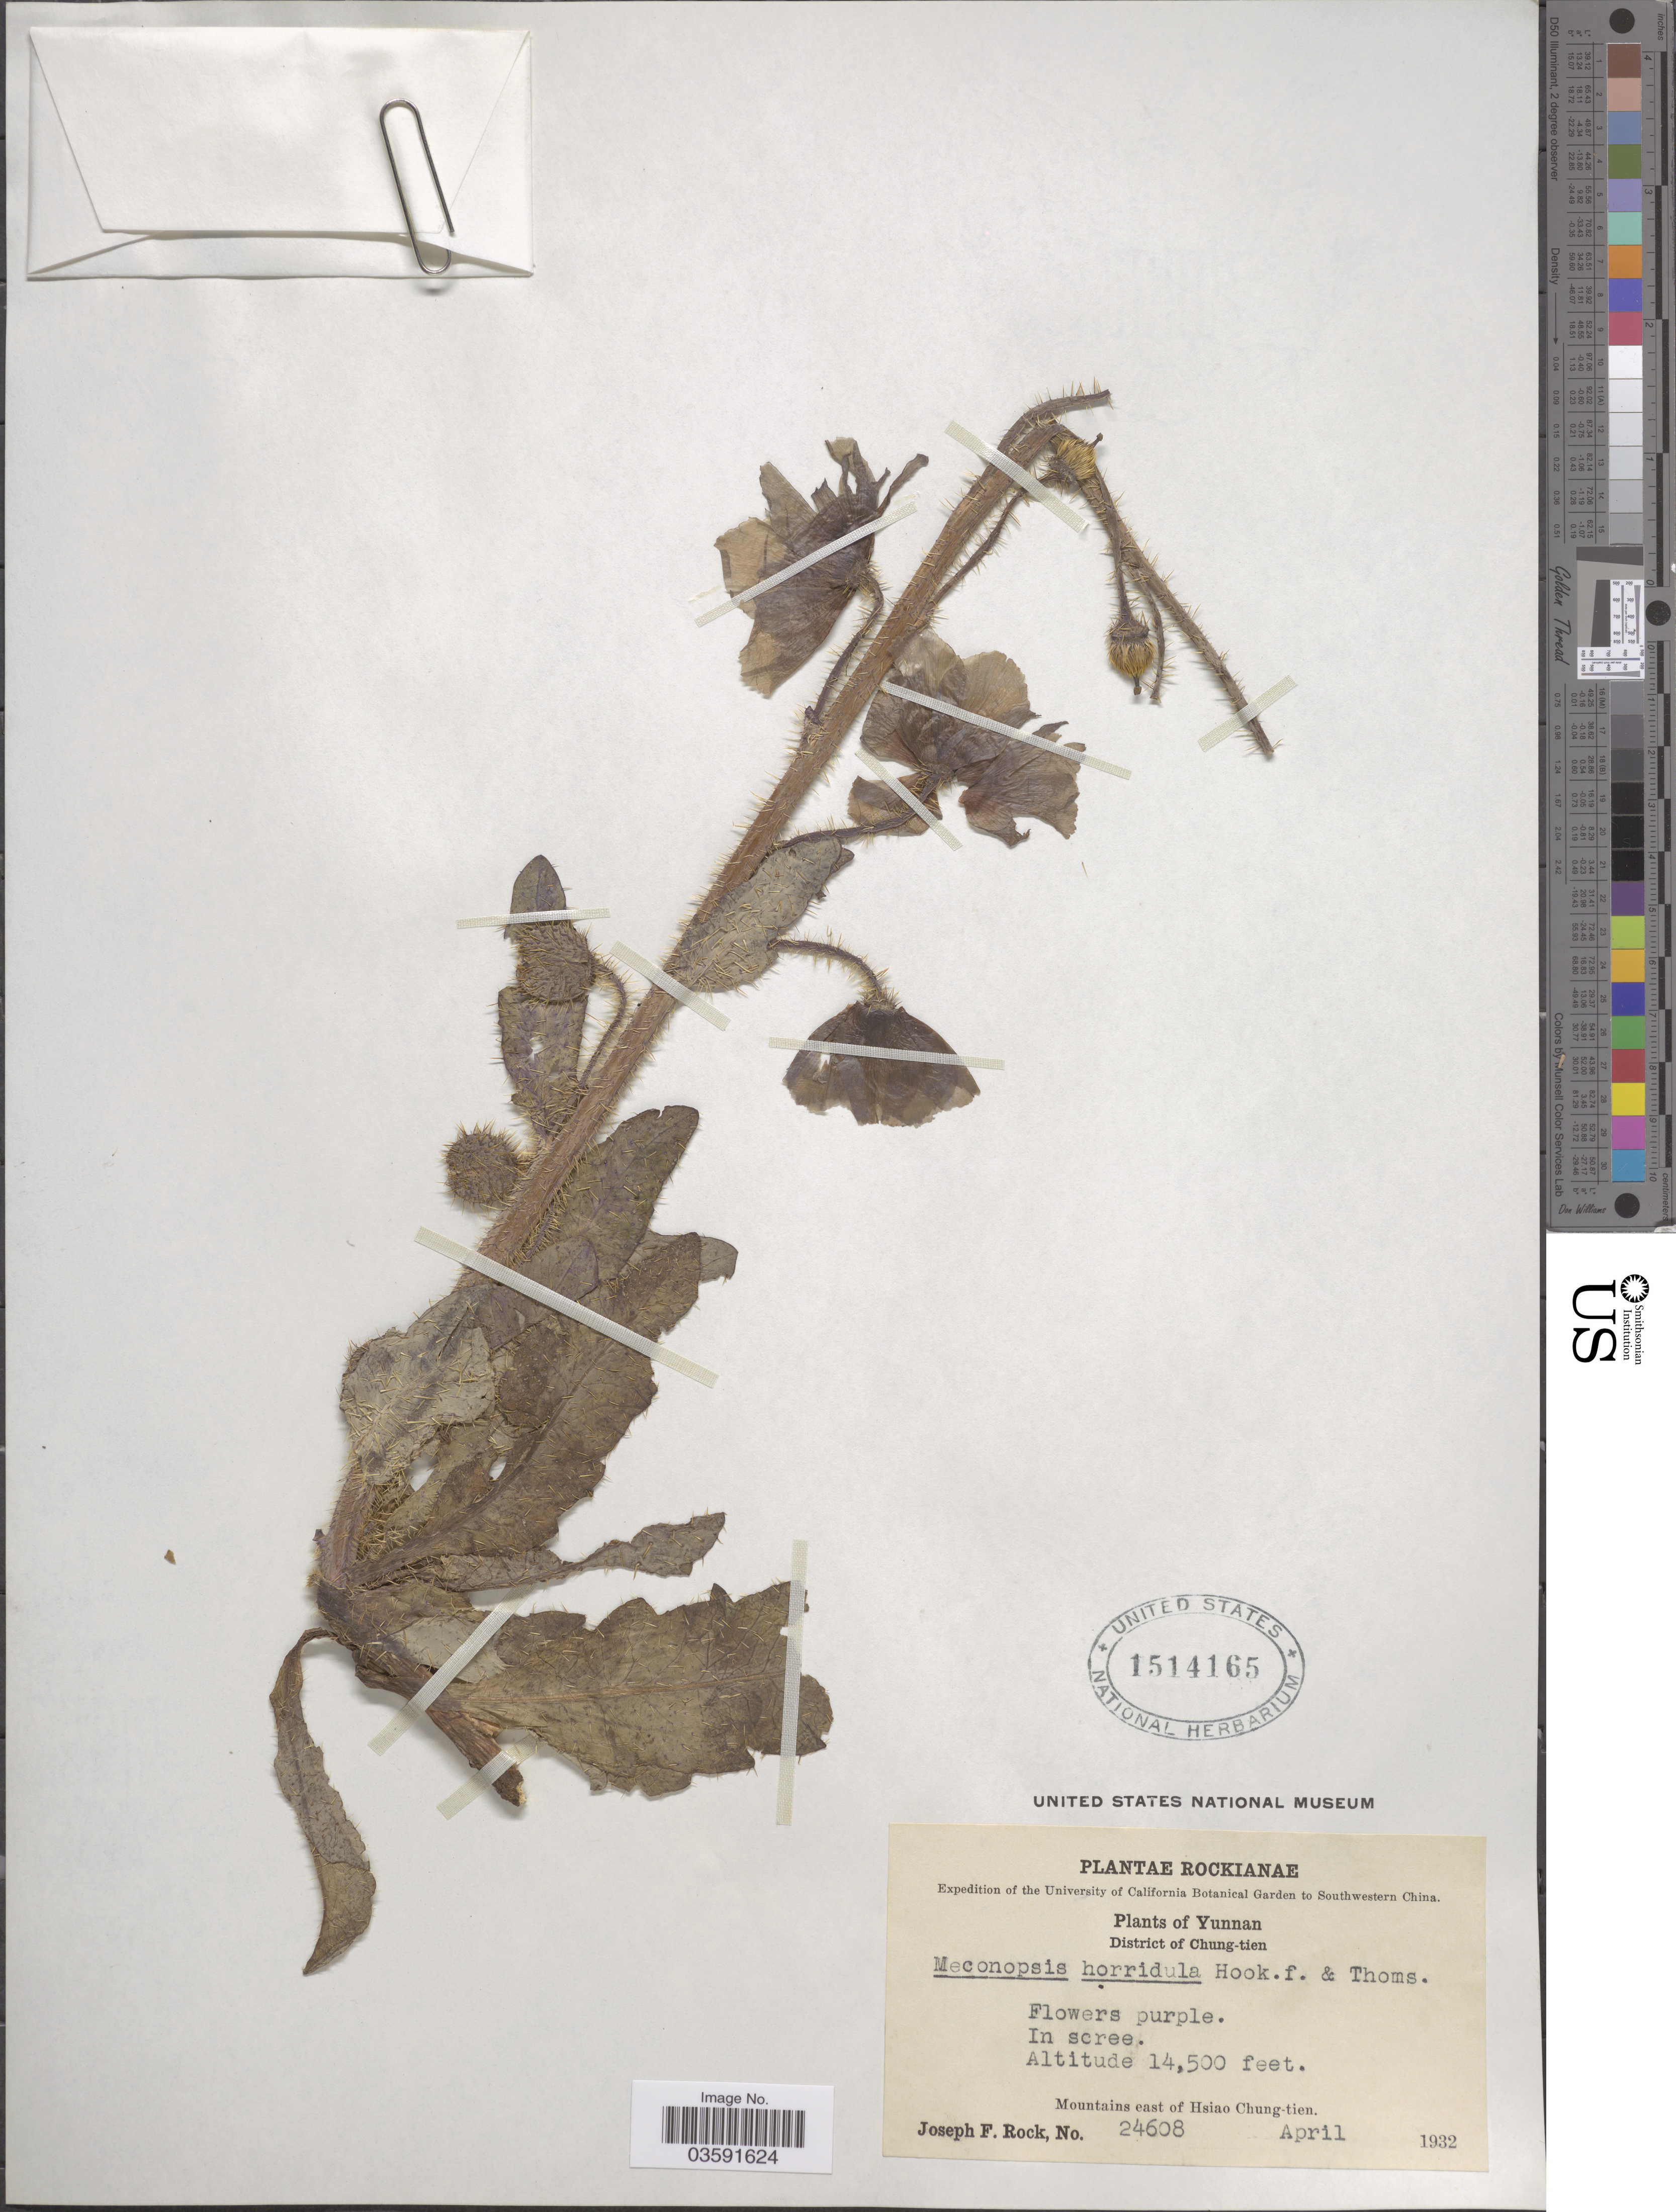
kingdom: Plantae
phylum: Tracheophyta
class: Magnoliopsida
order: Ranunculales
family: Papaveraceae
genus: Meconopsis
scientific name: Meconopsis horridula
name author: Hook. f. & Thomson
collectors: J. F. Rock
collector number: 24608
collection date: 1932-04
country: China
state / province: Yunnan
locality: Southwestern China. District of Chung-tien. Mountains east of Hsiao Chung-tien.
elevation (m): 4420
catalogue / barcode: US 1514165